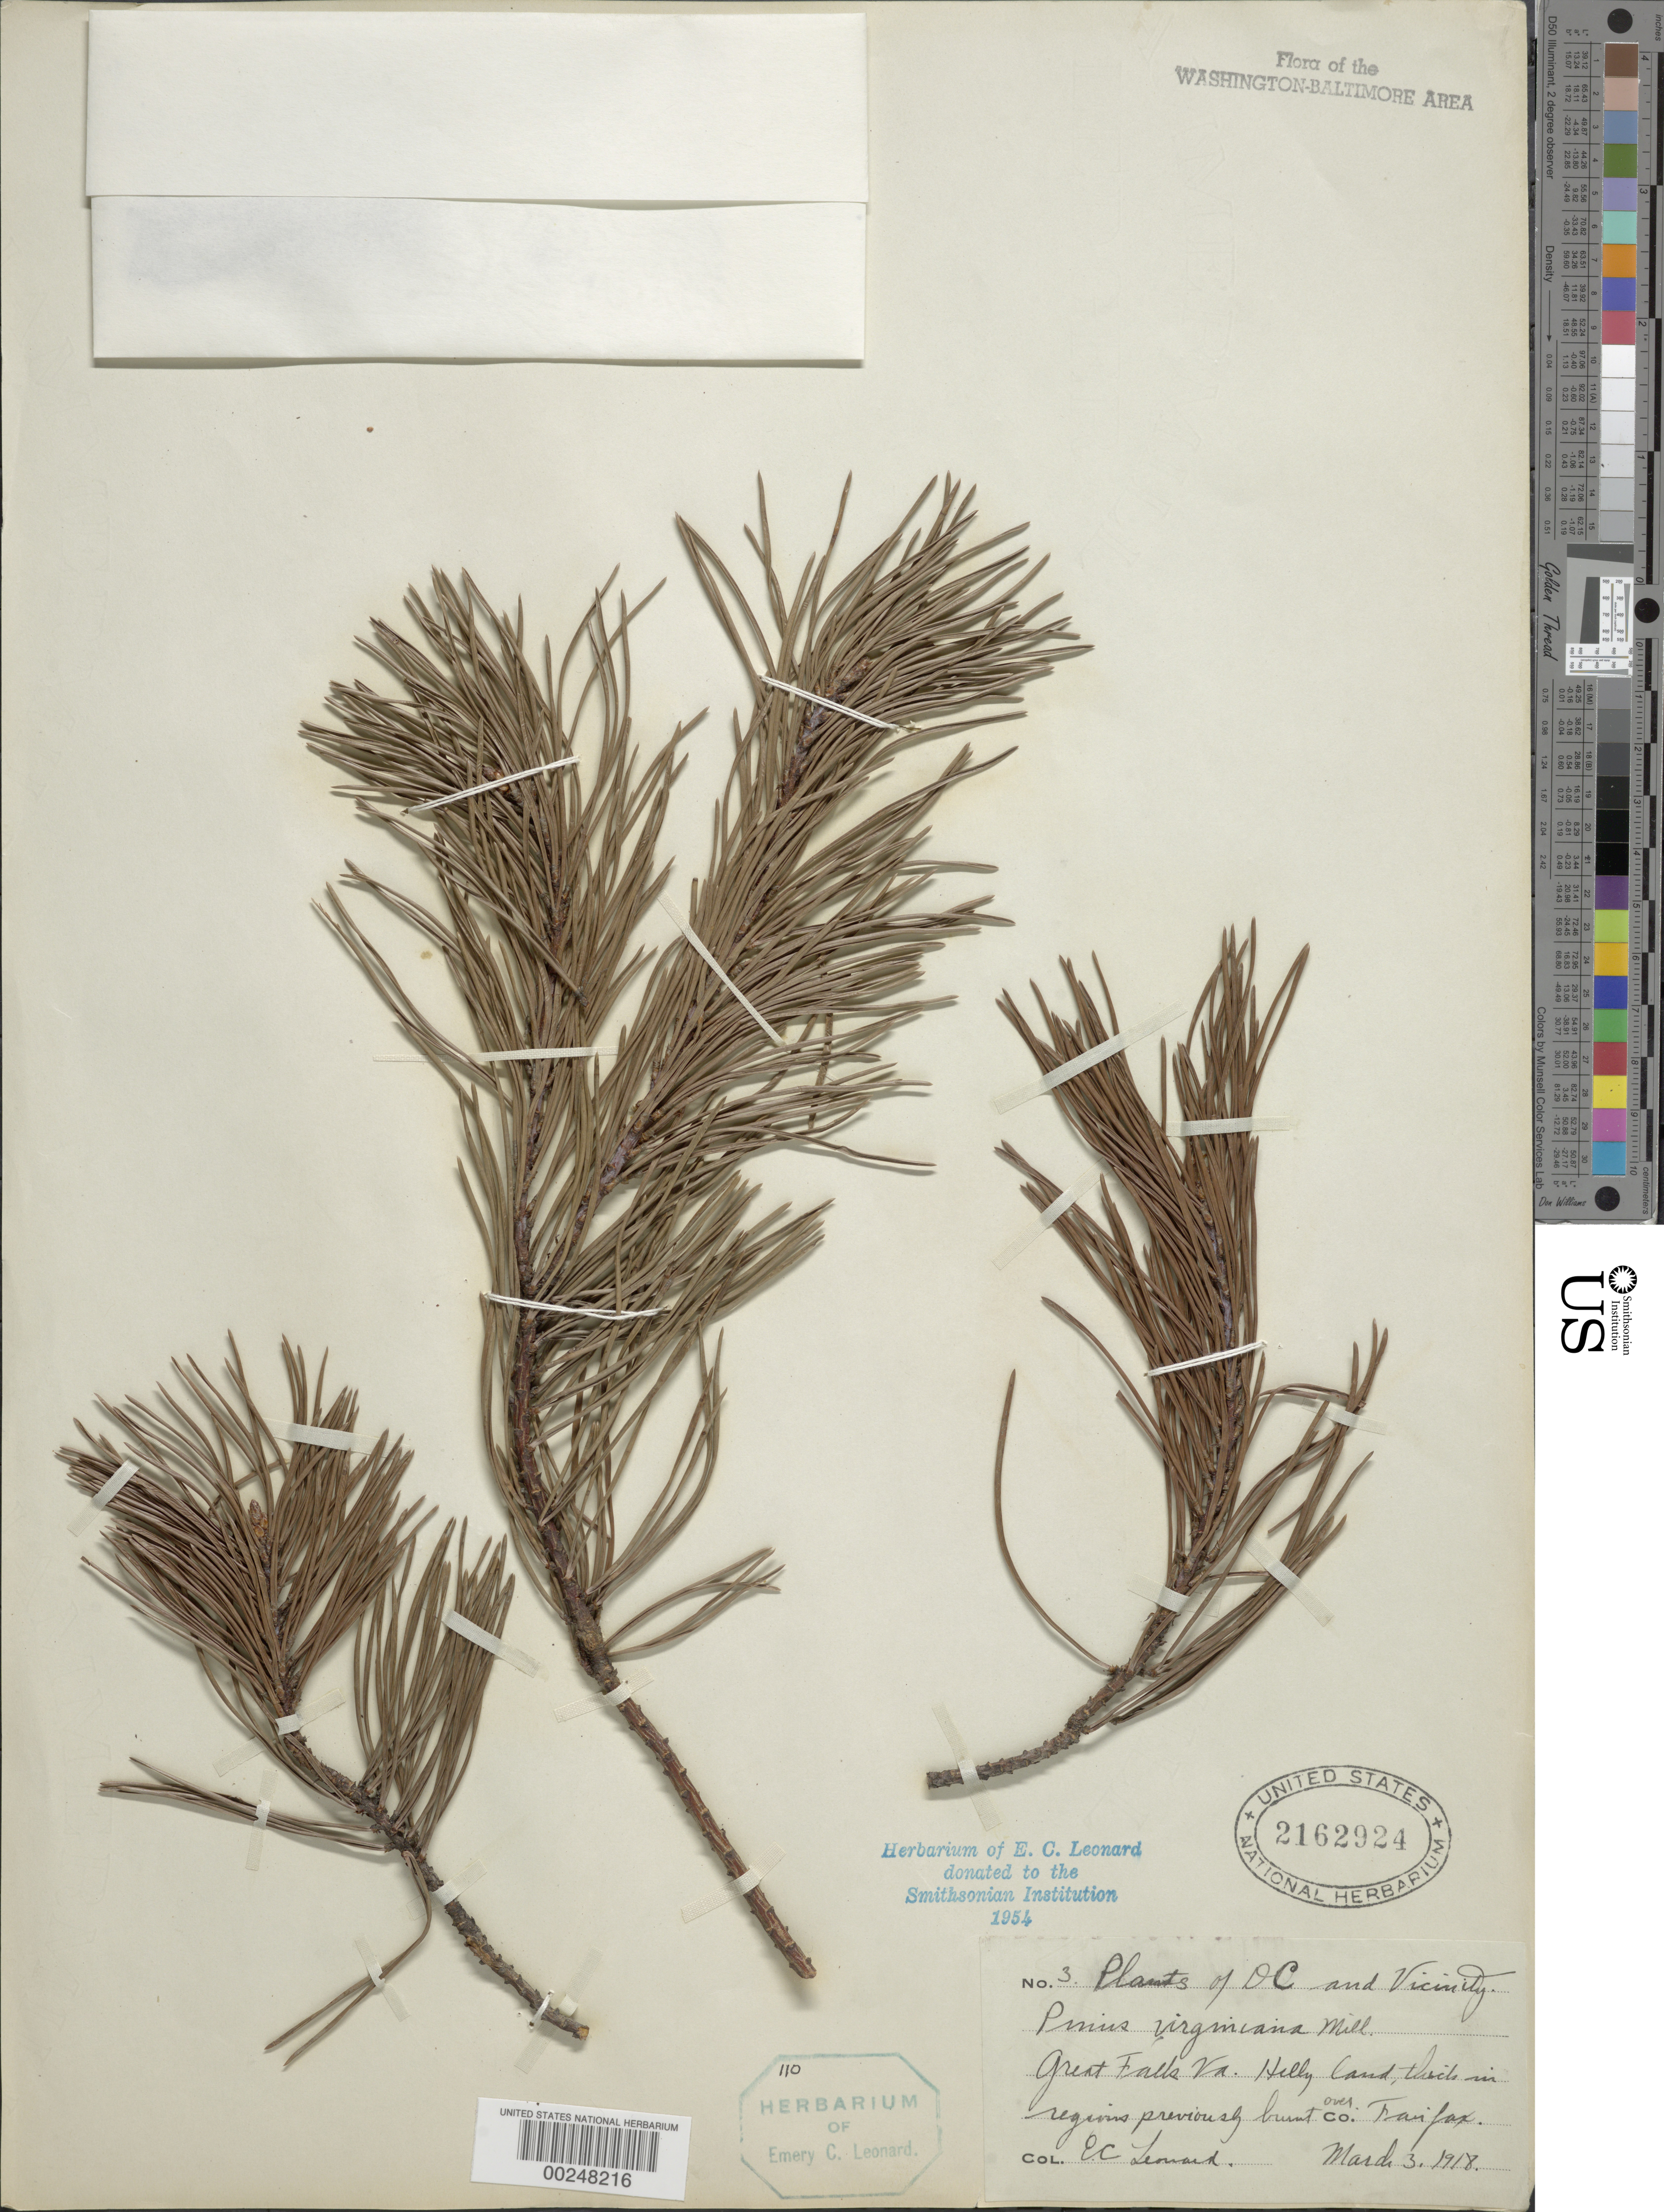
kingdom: Plantae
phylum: Tracheophyta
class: Pinopsida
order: Pinales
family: Pinaceae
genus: Pinus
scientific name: Pinus virginiana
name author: Mill.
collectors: E. C. Leonard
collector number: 3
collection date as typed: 03 Mar 1918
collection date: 1918-03-03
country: United States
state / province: Virginia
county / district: Fairfax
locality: Great Falls C. and O. Canal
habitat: Hilly land, thick in regions previously burned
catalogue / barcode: US 2162924